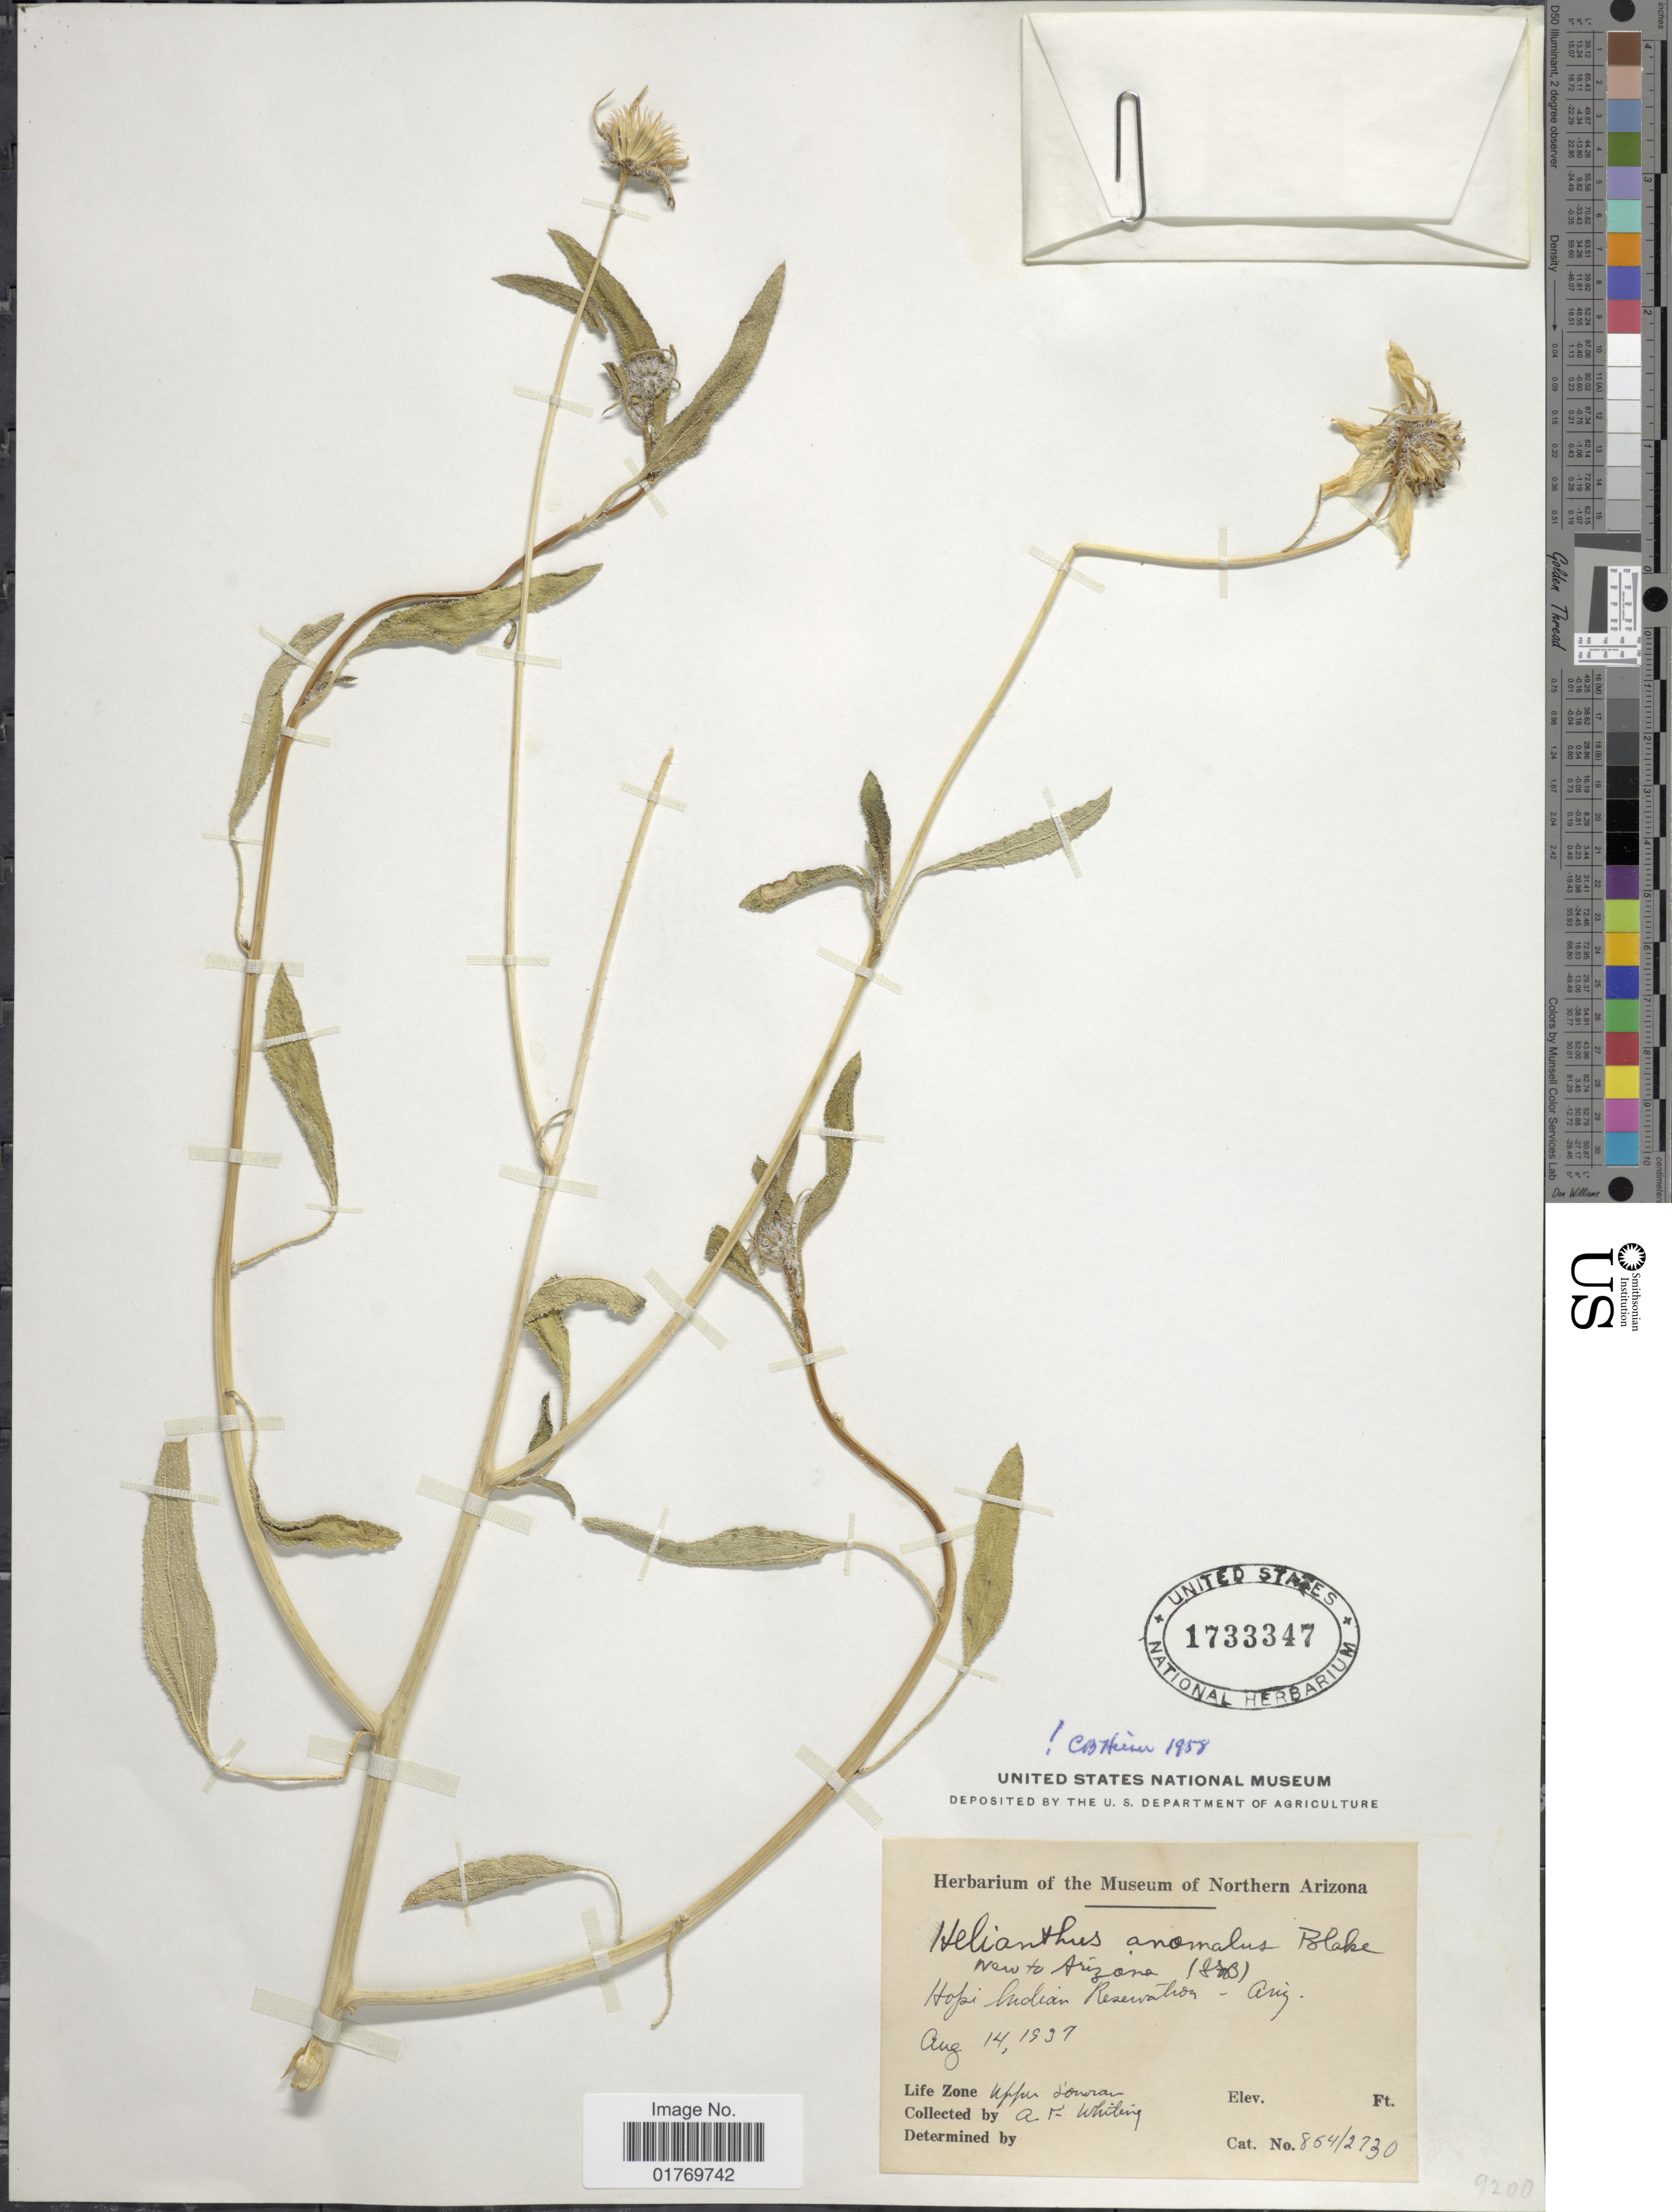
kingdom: Plantae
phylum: Tracheophyta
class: Magnoliopsida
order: Asterales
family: Asteraceae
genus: Helianthus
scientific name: Helianthus anomalus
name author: S.F. Blake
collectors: A. F. Whiting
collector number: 864/2730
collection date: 1937-08-14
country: United States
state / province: Arizona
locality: Hopi Indian Reservation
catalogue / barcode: US 1733347